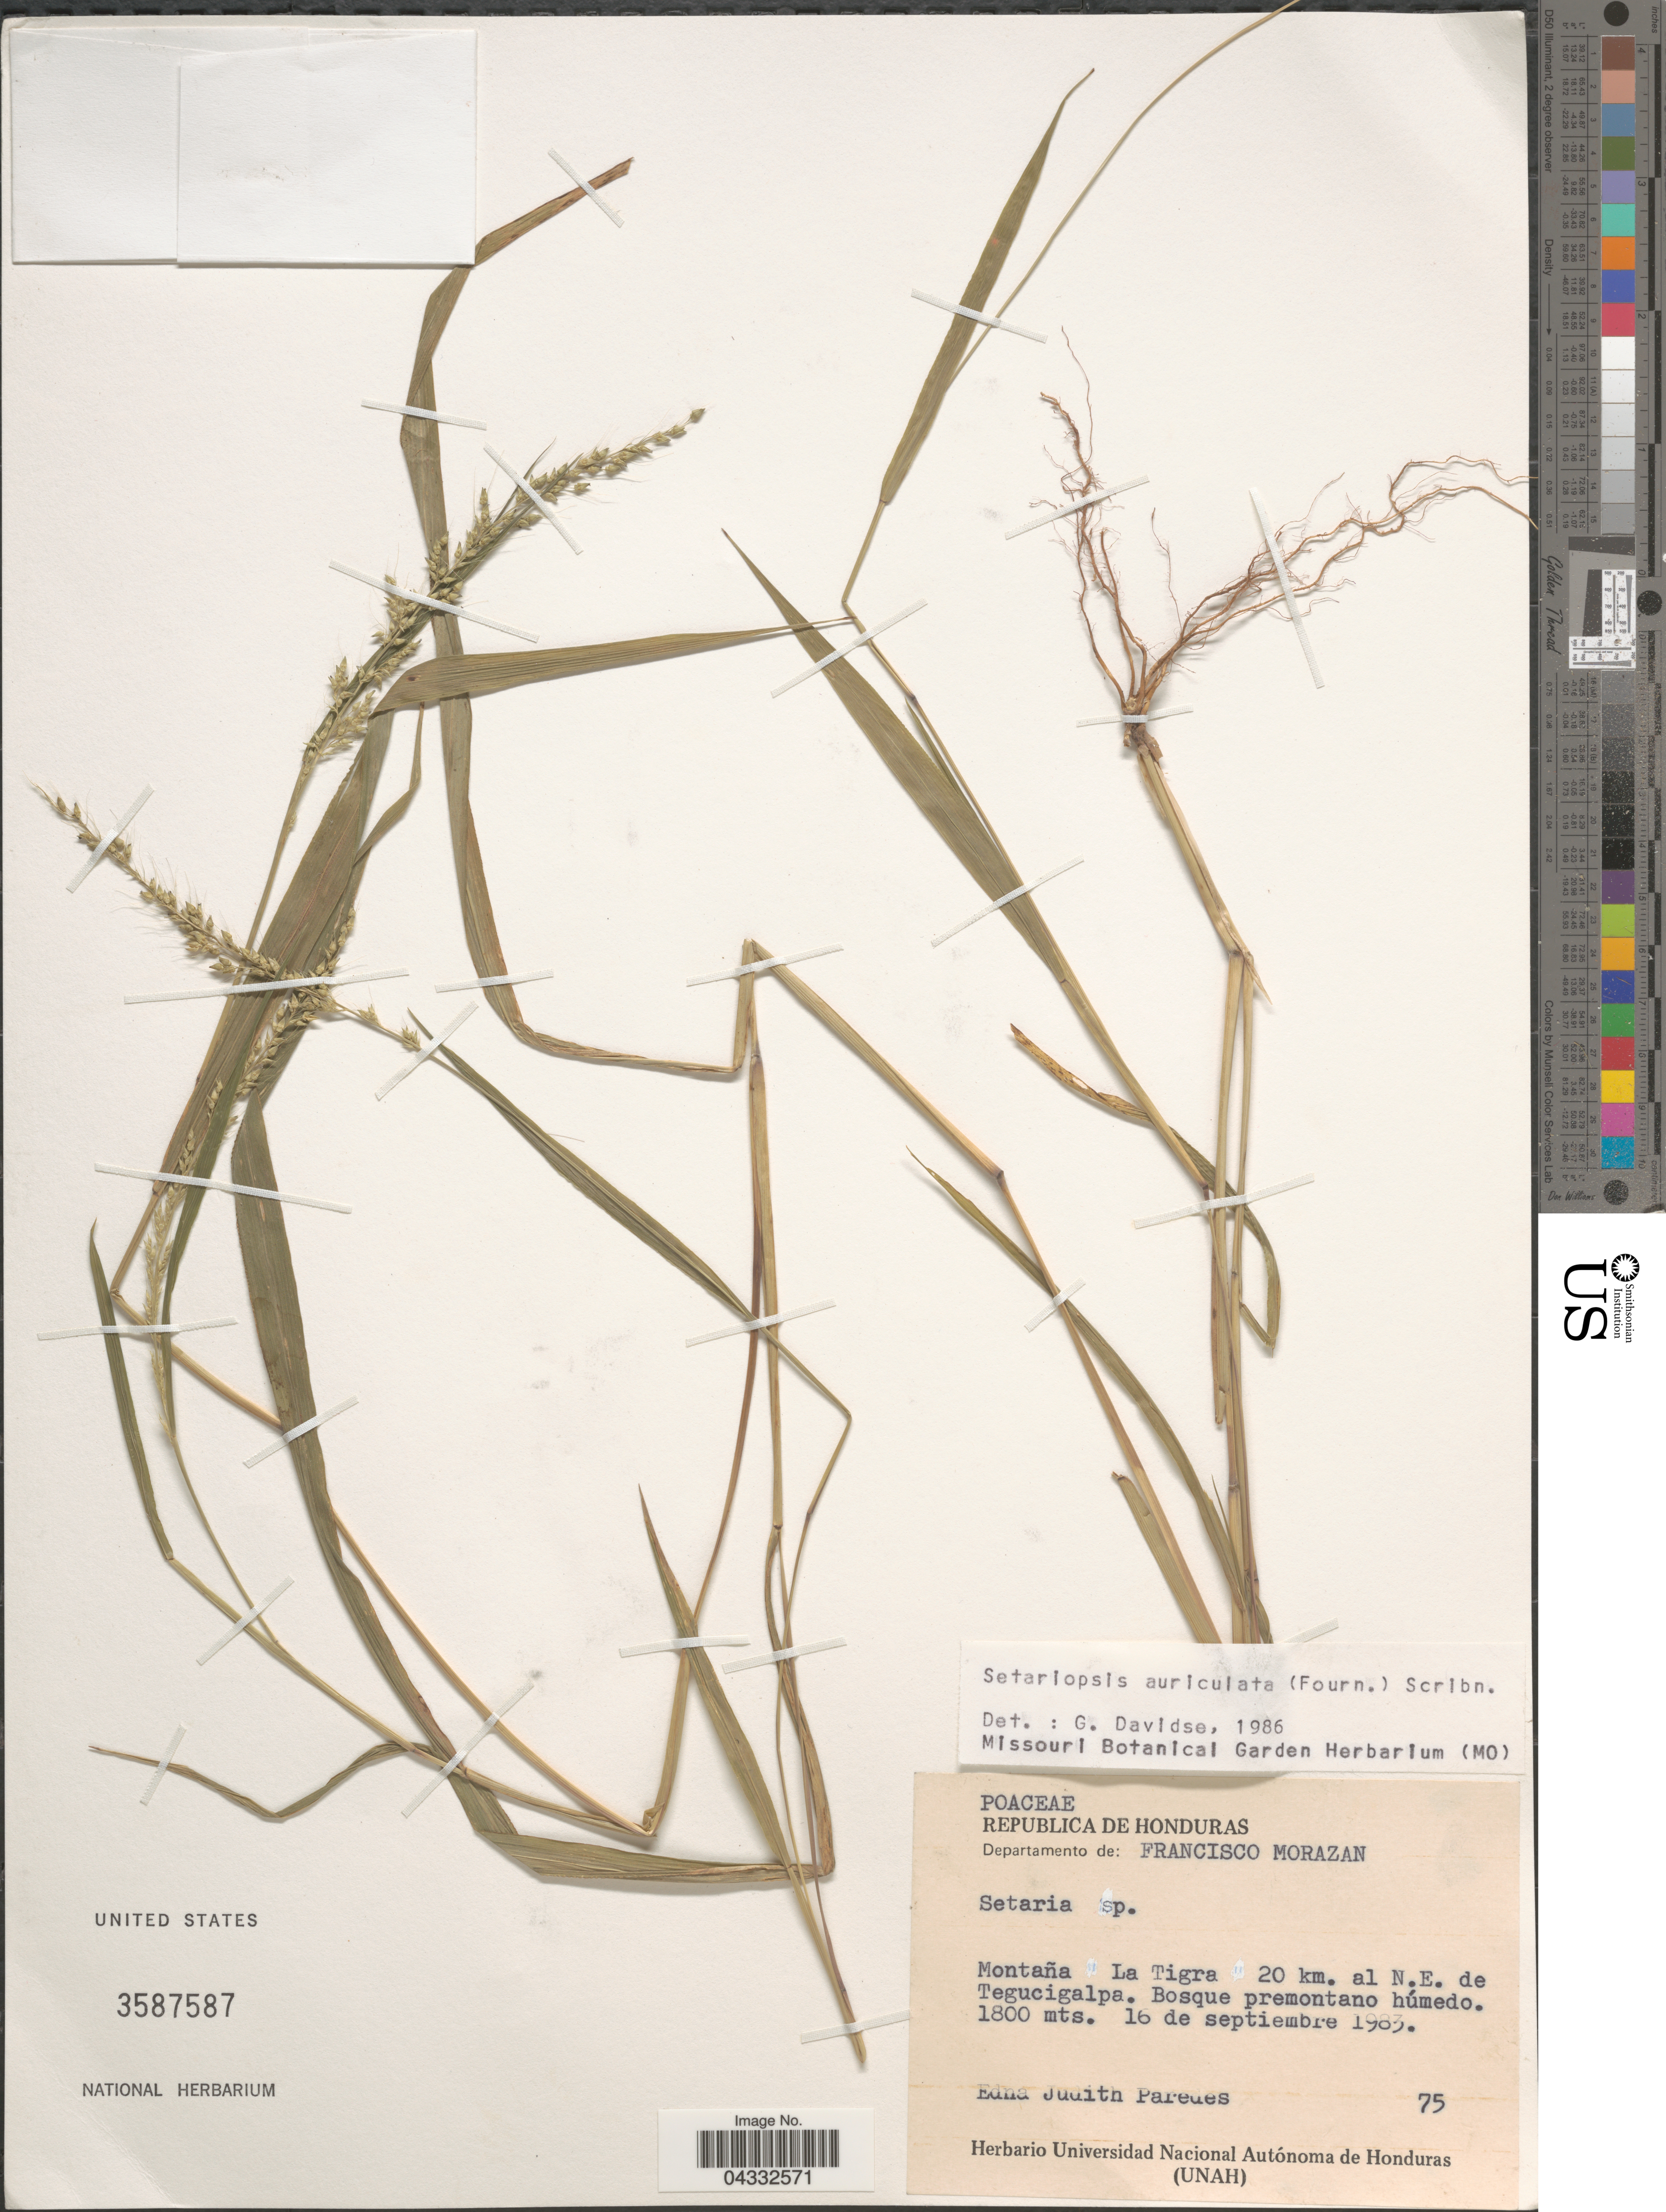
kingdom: Plantae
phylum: Tracheophyta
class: Liliopsida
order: Poales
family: Poaceae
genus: Setariopsis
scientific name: Setariopsis auriculata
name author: (E. Fourn.) Scribn.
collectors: E. Paredes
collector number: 75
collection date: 1983-09-16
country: Honduras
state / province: Fco. Morazán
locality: Departamento de: Francisco Morazan. Montaña La Tigra 20 km. al N.E. de Tegucigalpa.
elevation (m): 1800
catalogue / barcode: US 3587587